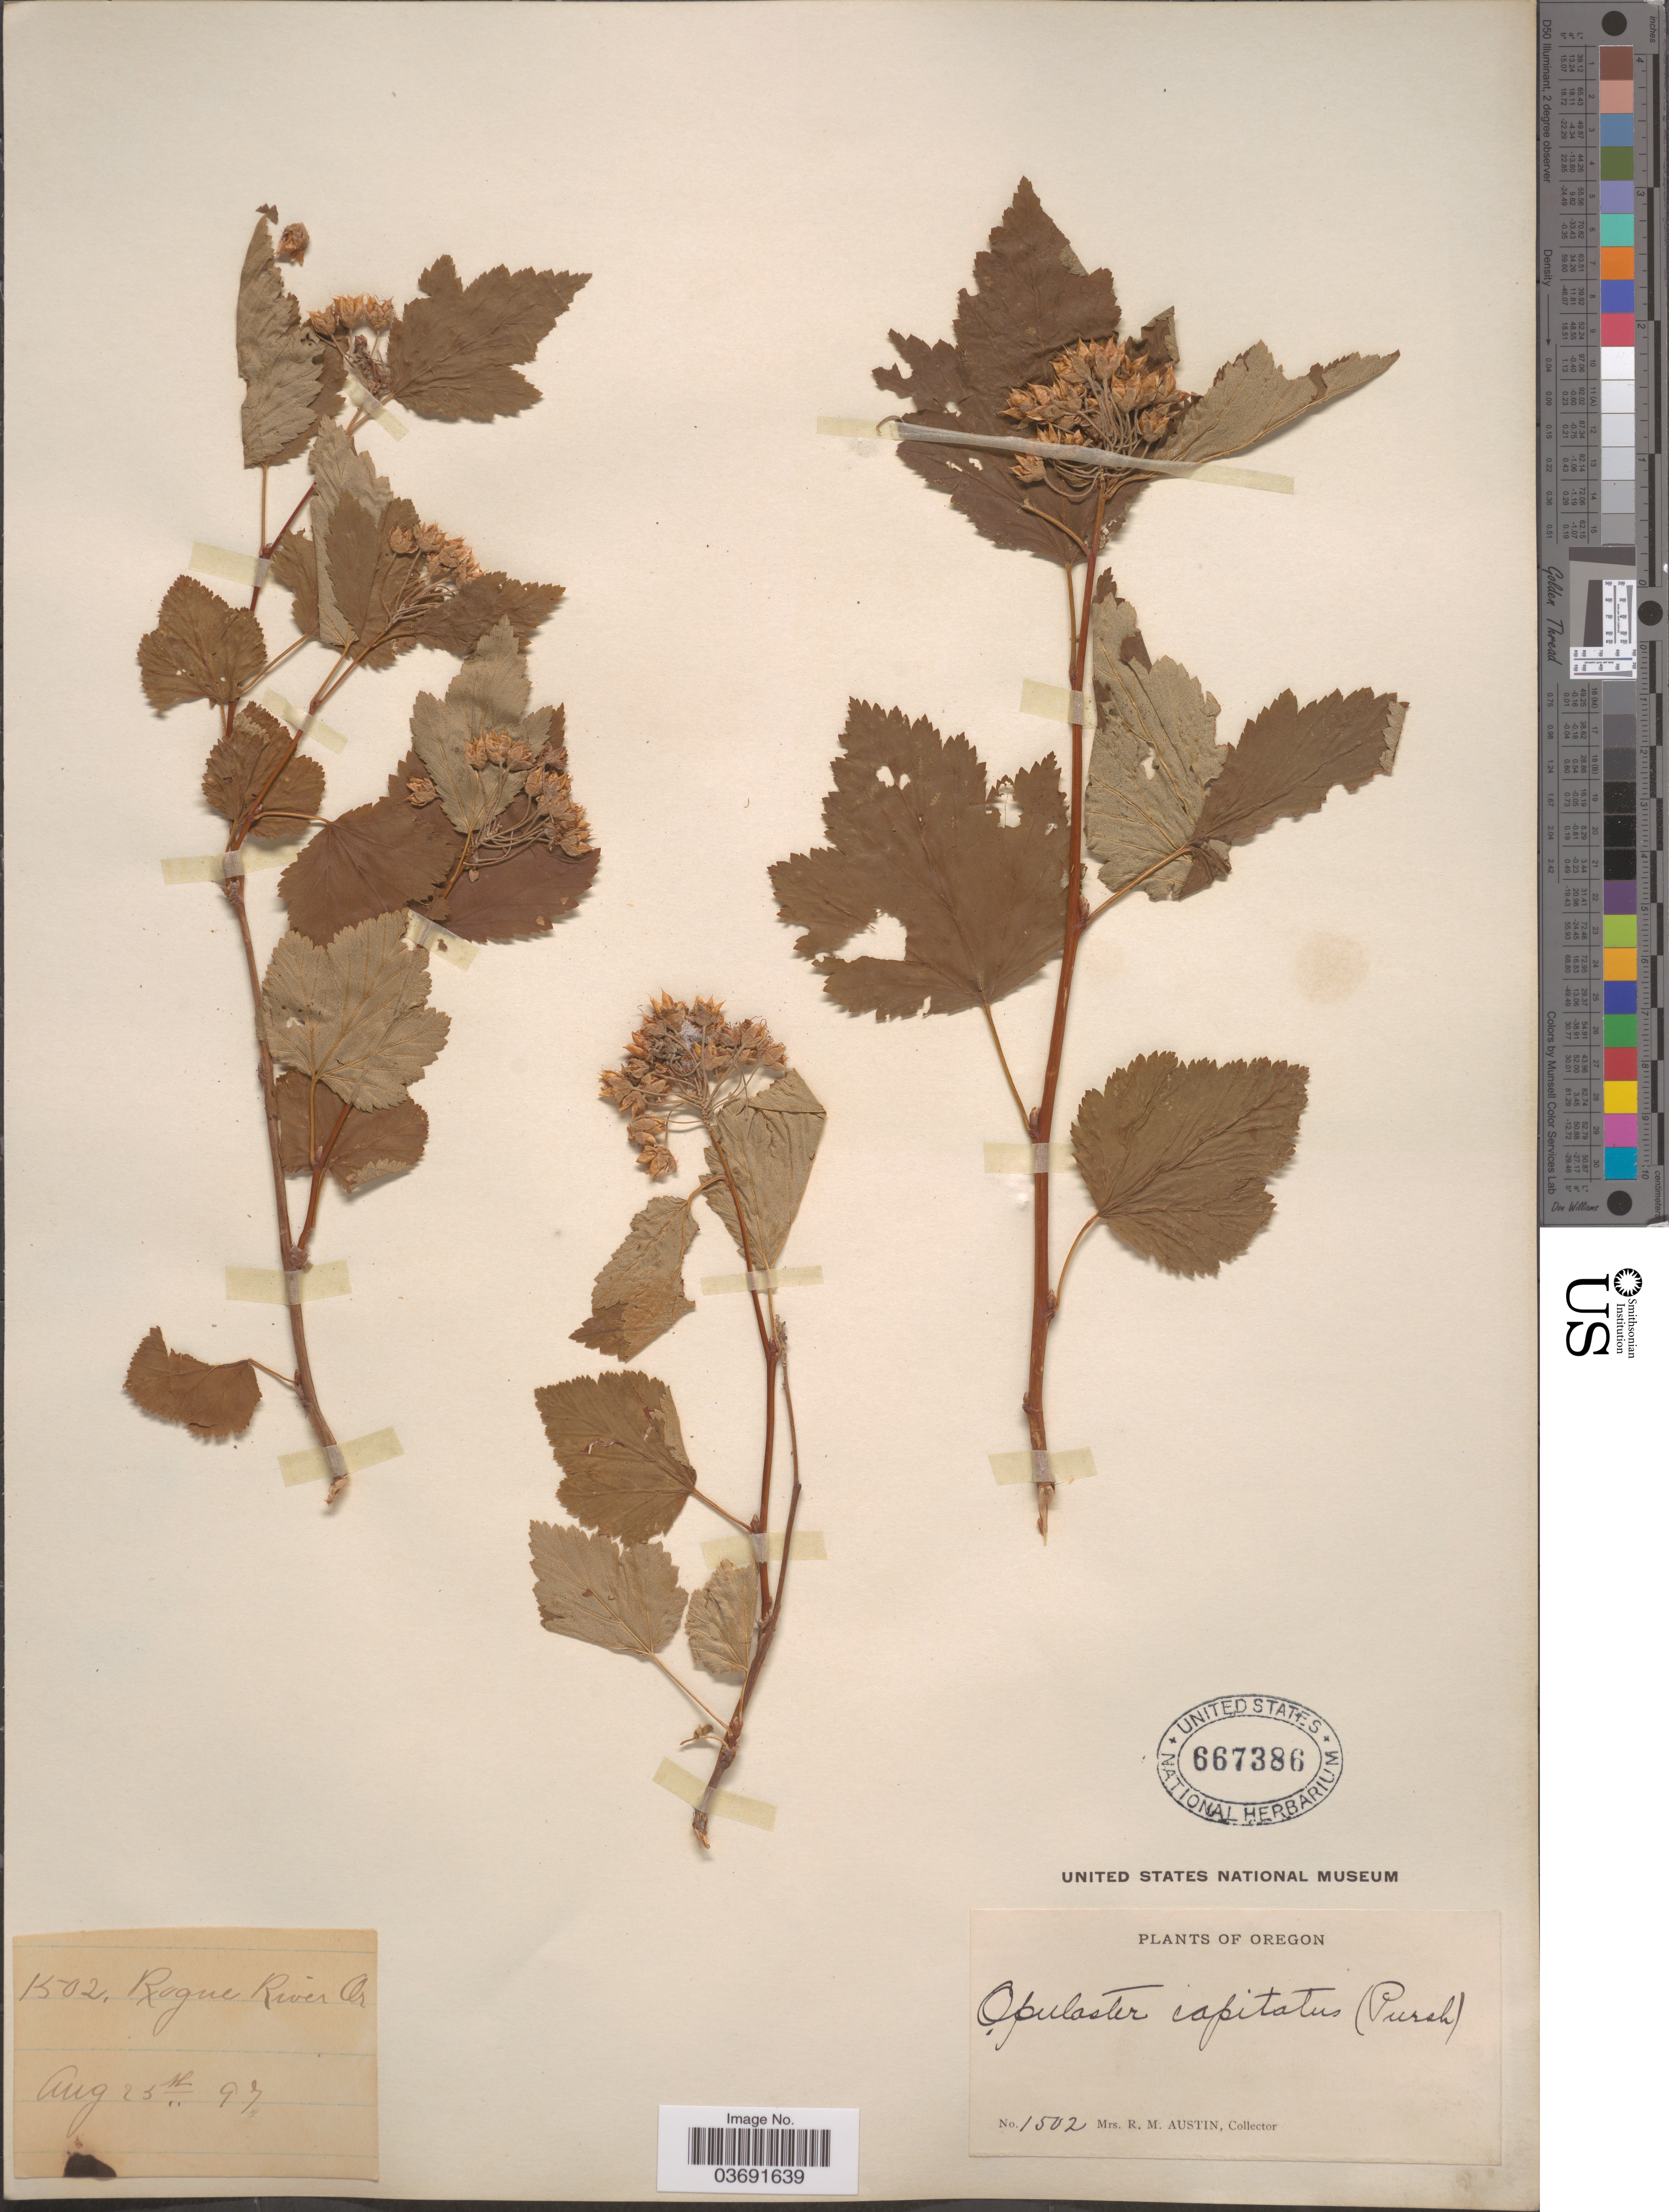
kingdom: Plantae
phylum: Tracheophyta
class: Magnoliopsida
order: Rosales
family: Rosaceae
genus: Physocarpus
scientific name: Physocarpus capitatus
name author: (Pursh) Kuntze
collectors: R. Austin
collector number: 1502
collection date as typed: Transcribed d/m/y: 25/8/97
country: United States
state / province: Oregon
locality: Rogue River.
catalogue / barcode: US 667386